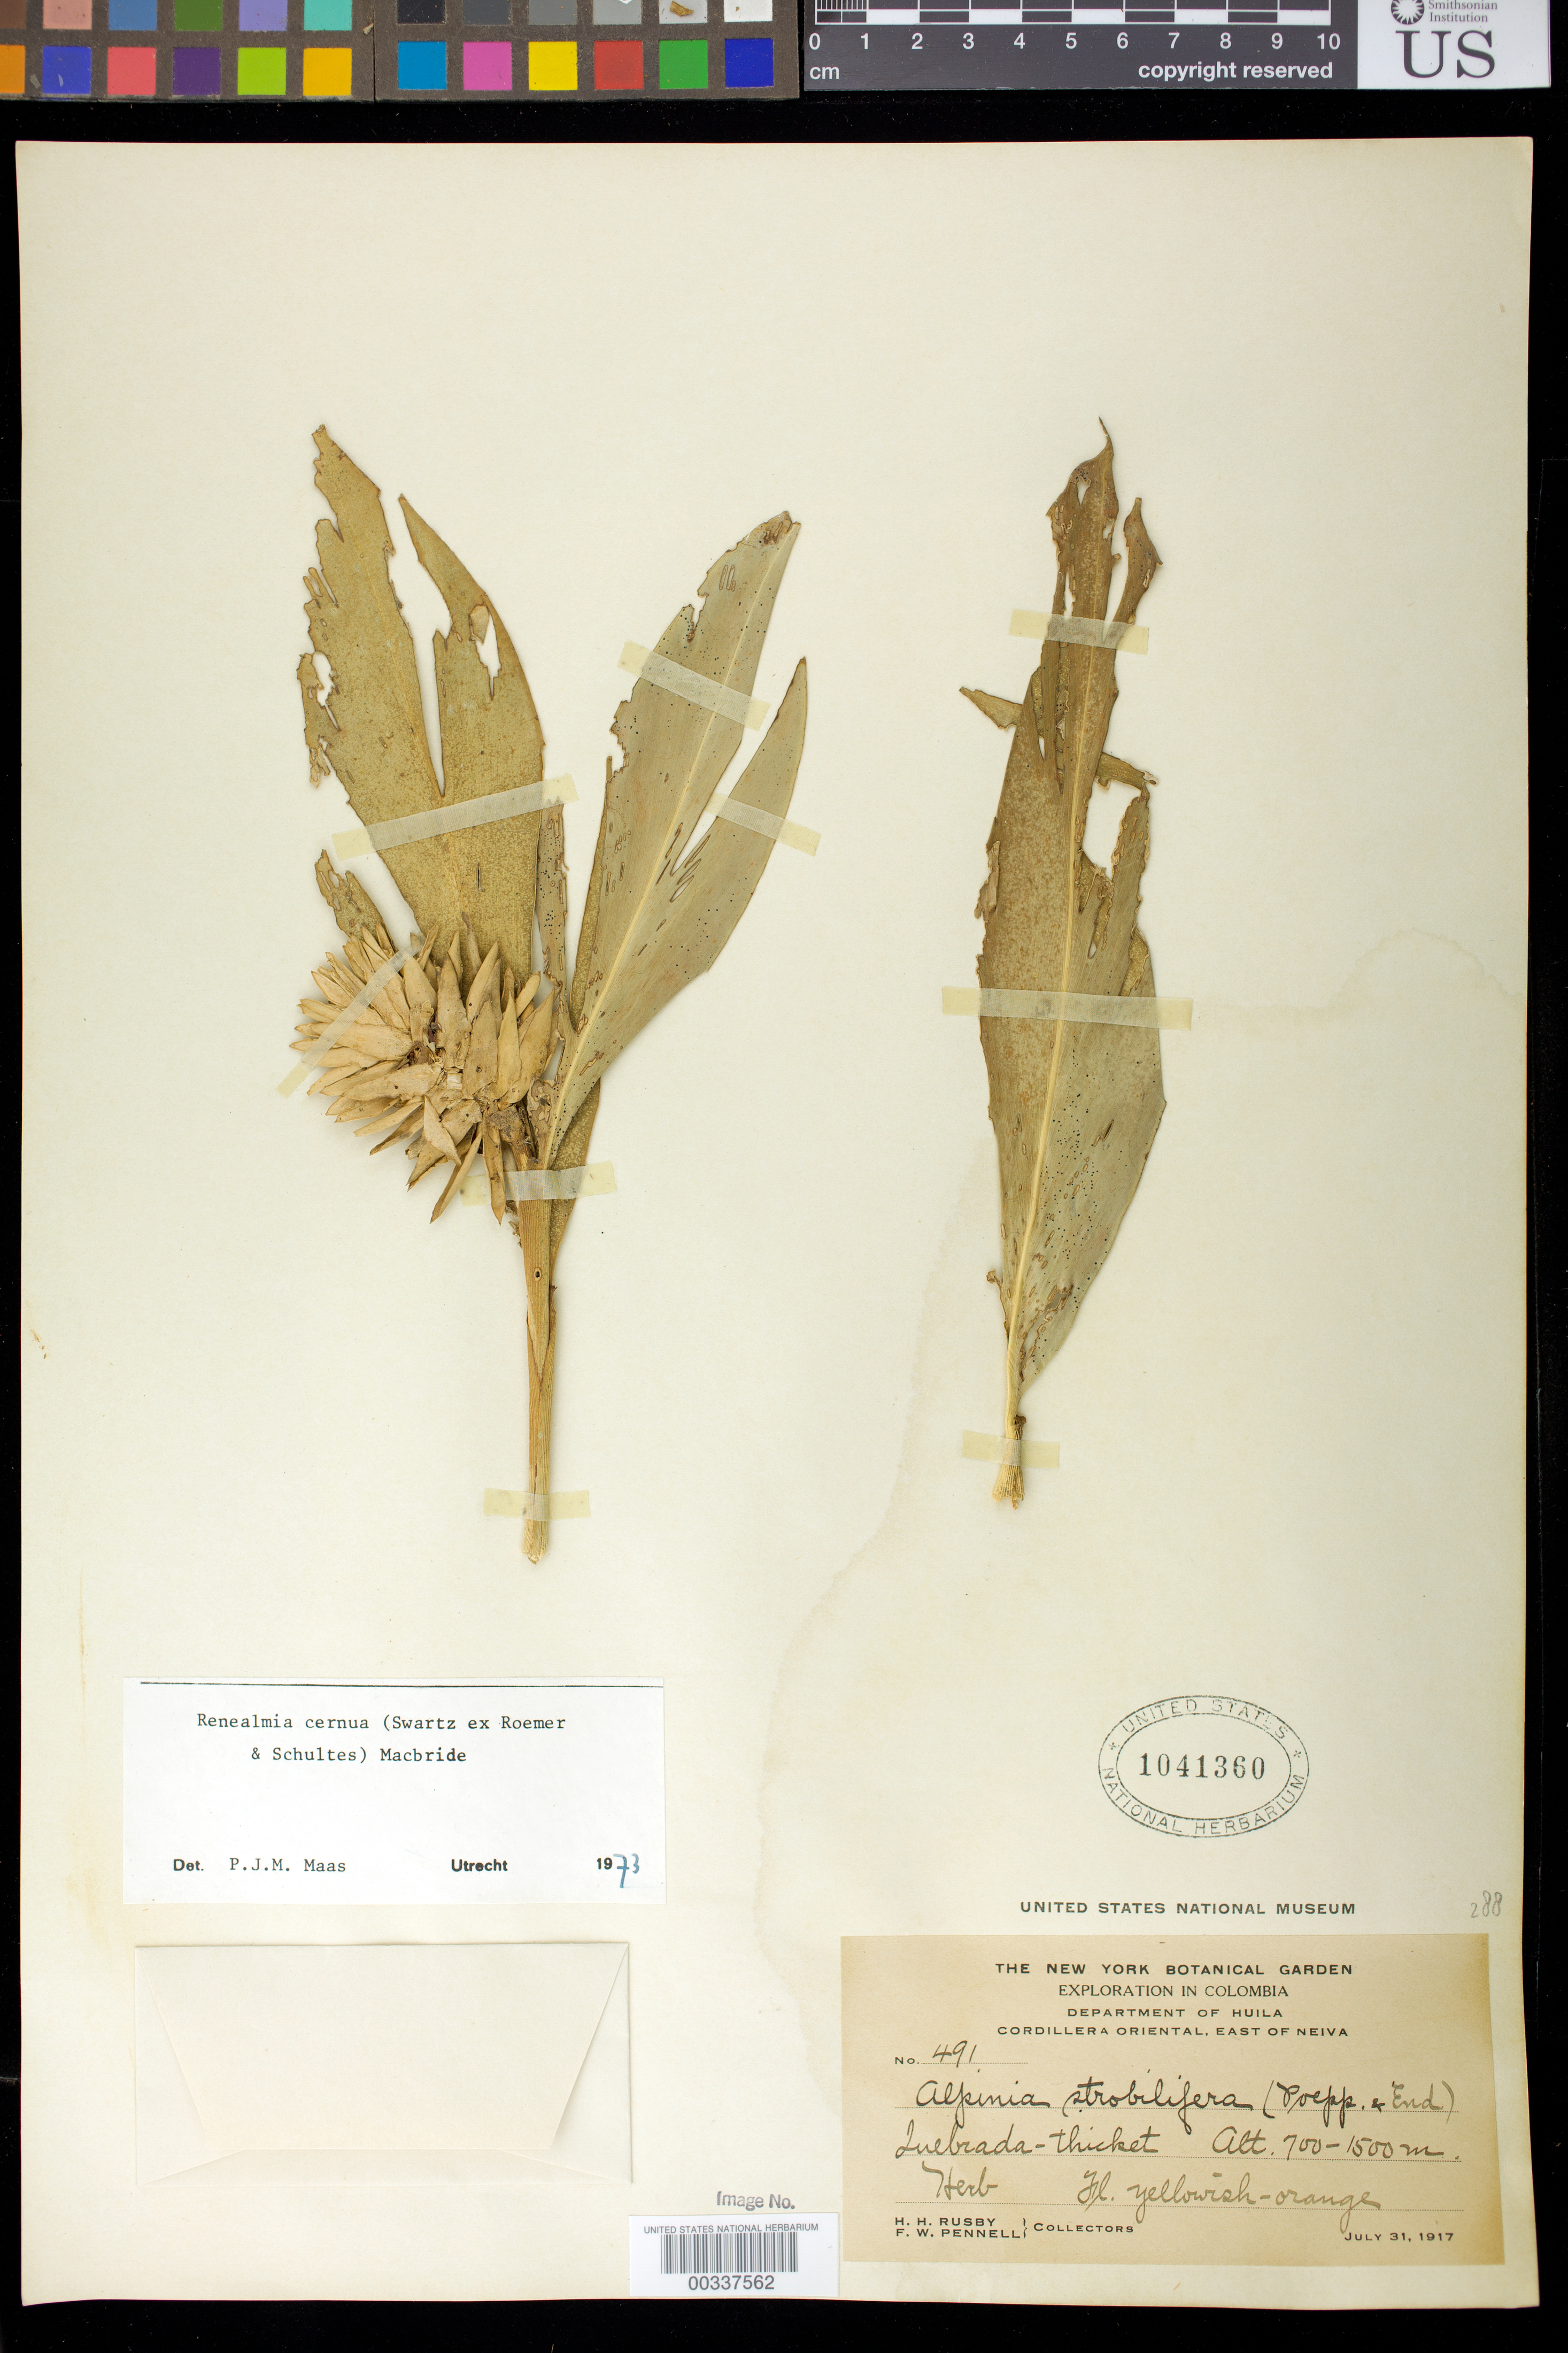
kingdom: Plantae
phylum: Tracheophyta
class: Liliopsida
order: Zingiberales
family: Zingiberaceae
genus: Renealmia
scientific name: Renealmia cernua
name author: (Sw. ex Roem. & Schult.) J.F. Macbr.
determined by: Maas, Paul J. M.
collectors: H. H. Rusby & F. W. Pennell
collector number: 491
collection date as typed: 31 Jul 1917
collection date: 1917-07-31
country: Colombia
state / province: Huila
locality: Cordillera Oriental, E of Neiva.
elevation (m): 700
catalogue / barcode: US 1041360